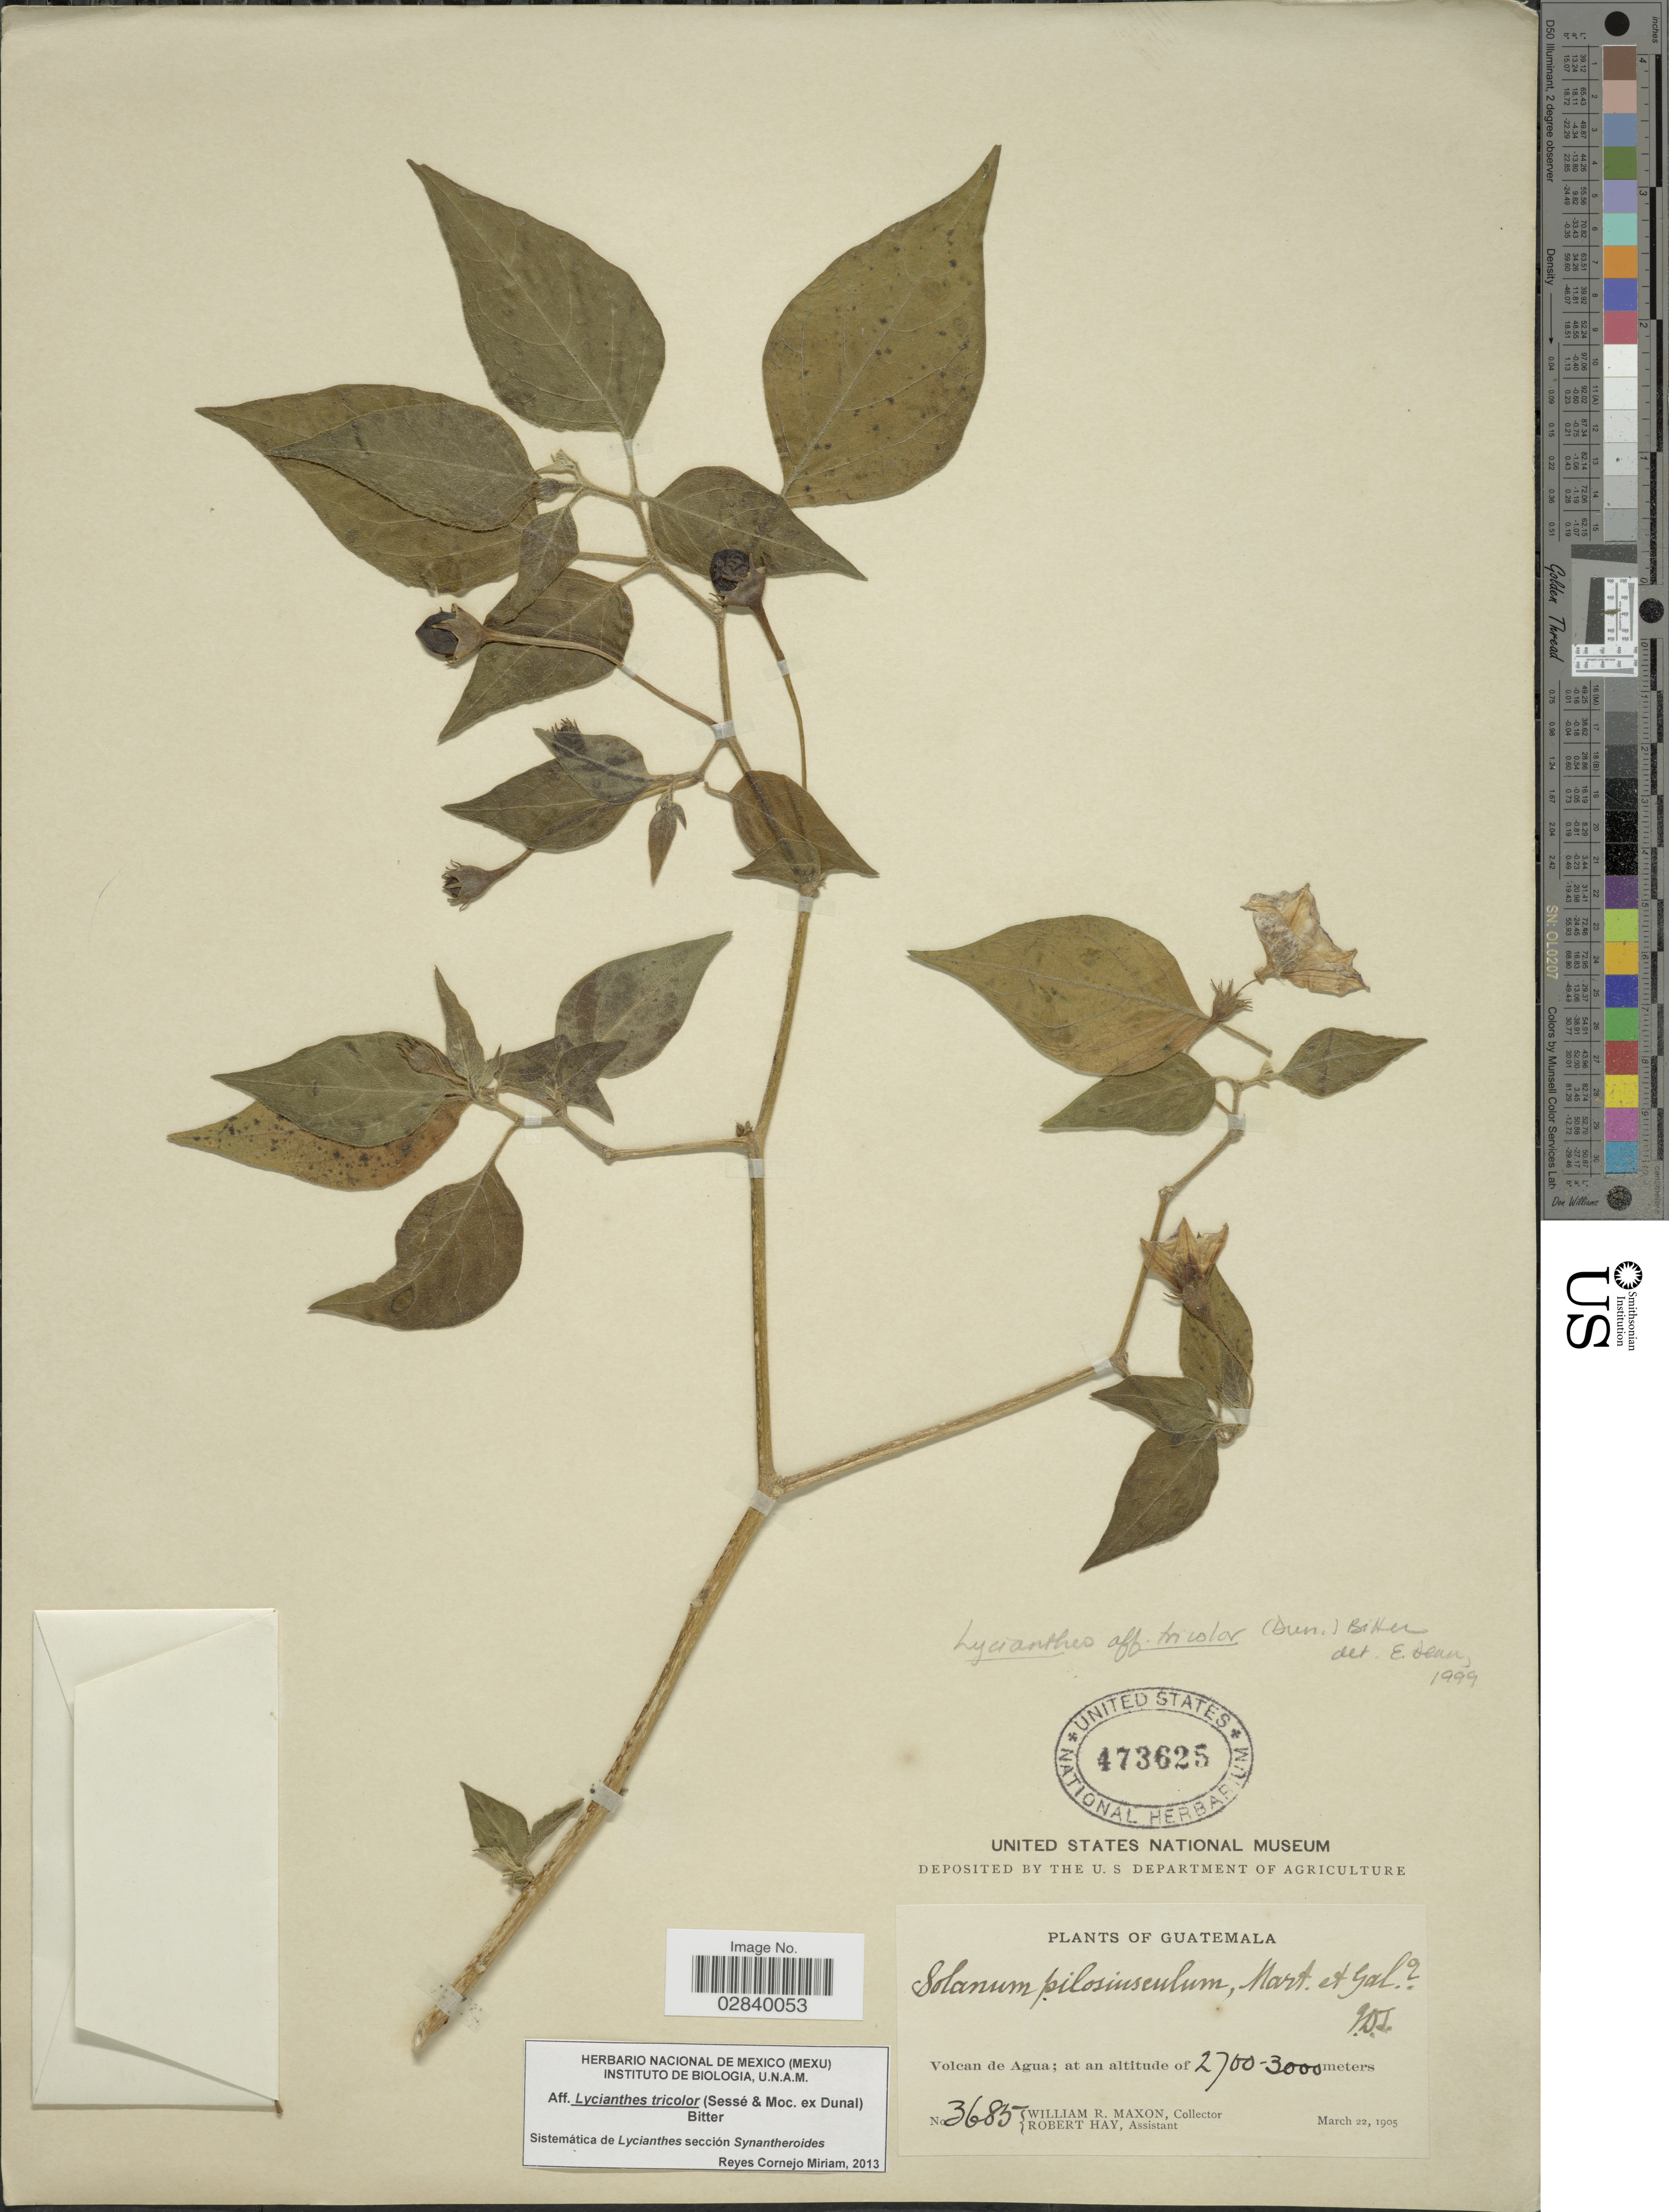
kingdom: Plantae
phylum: Tracheophyta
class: Magnoliopsida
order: Solanales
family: Solanaceae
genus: Lycianthes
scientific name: Lycianthes tricolor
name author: (Dunal) Bitter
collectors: W. R. Maxon & R. Hay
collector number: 3685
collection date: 1905-03-22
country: Guatemala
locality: Volcan de Agua.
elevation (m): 2700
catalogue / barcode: US 473625